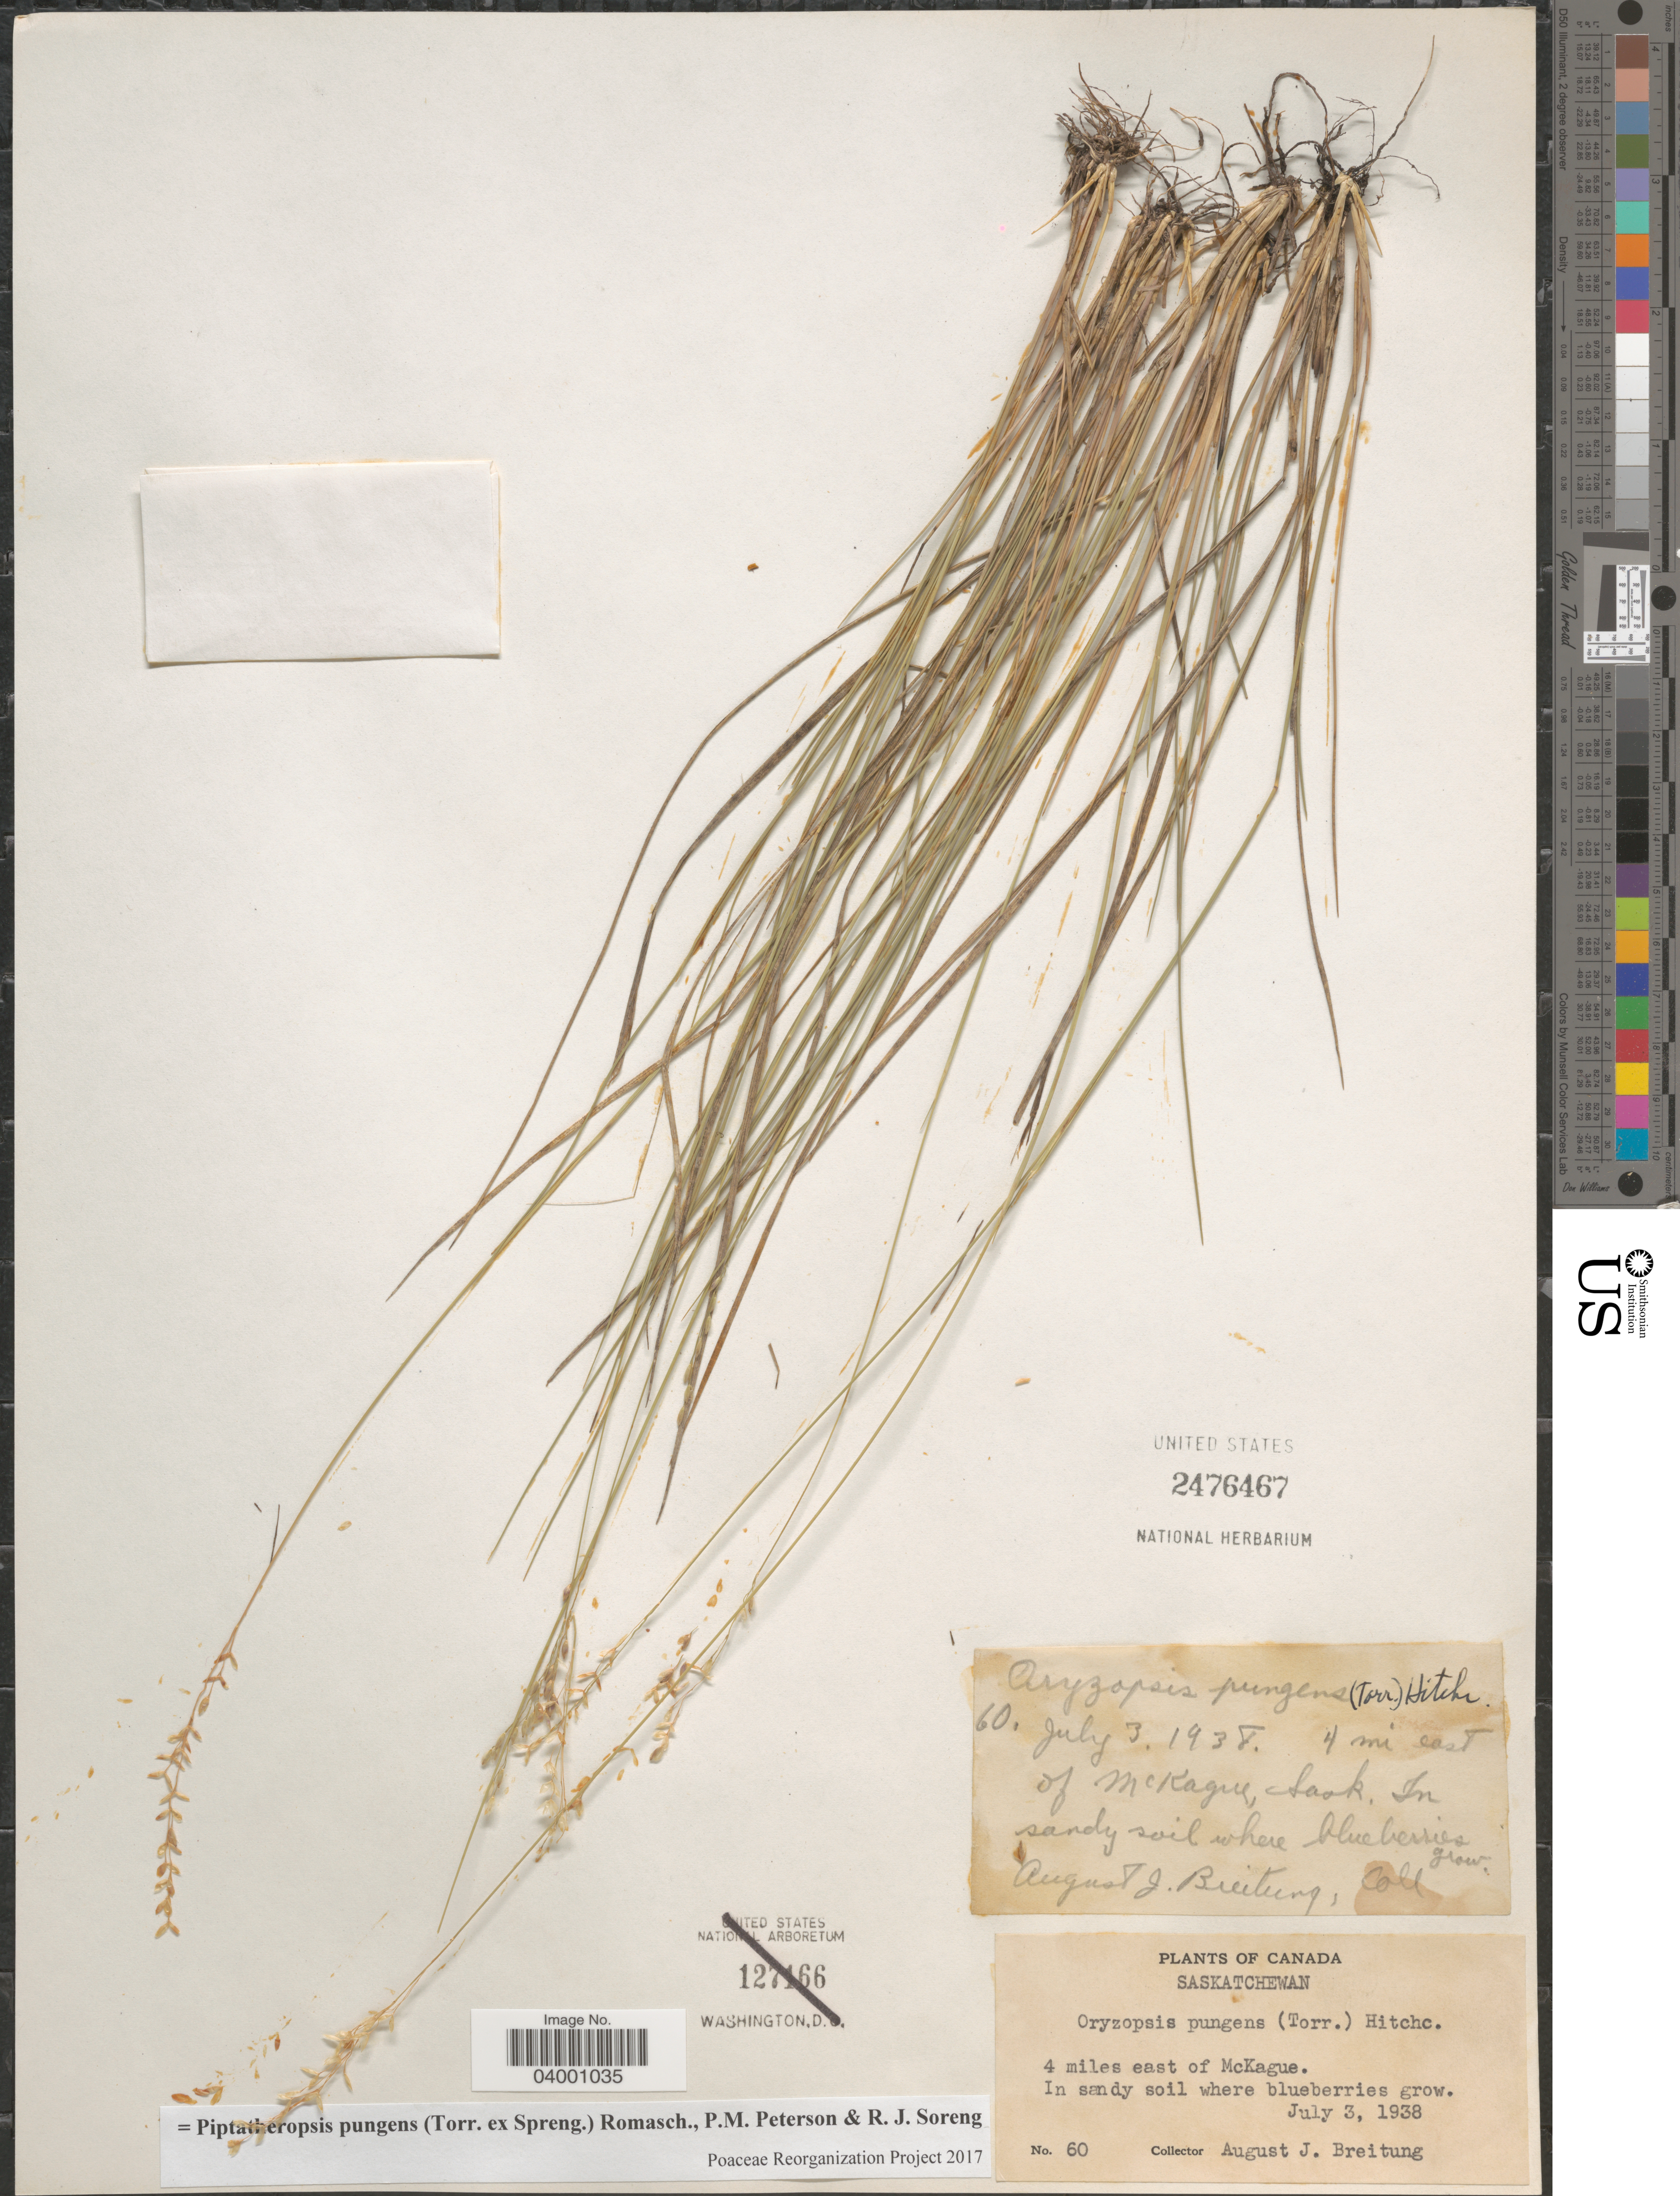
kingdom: Plantae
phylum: Tracheophyta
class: Liliopsida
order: Poales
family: Poaceae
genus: Piptatheropsis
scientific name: Piptatheropsis pungens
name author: (Torr. ex Spreng.) Romasch. et al.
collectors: A. Breitung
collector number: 60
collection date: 1938-07-03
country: Canada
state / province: Saskatchewan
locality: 4 miles east of McKague.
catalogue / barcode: US 2476467